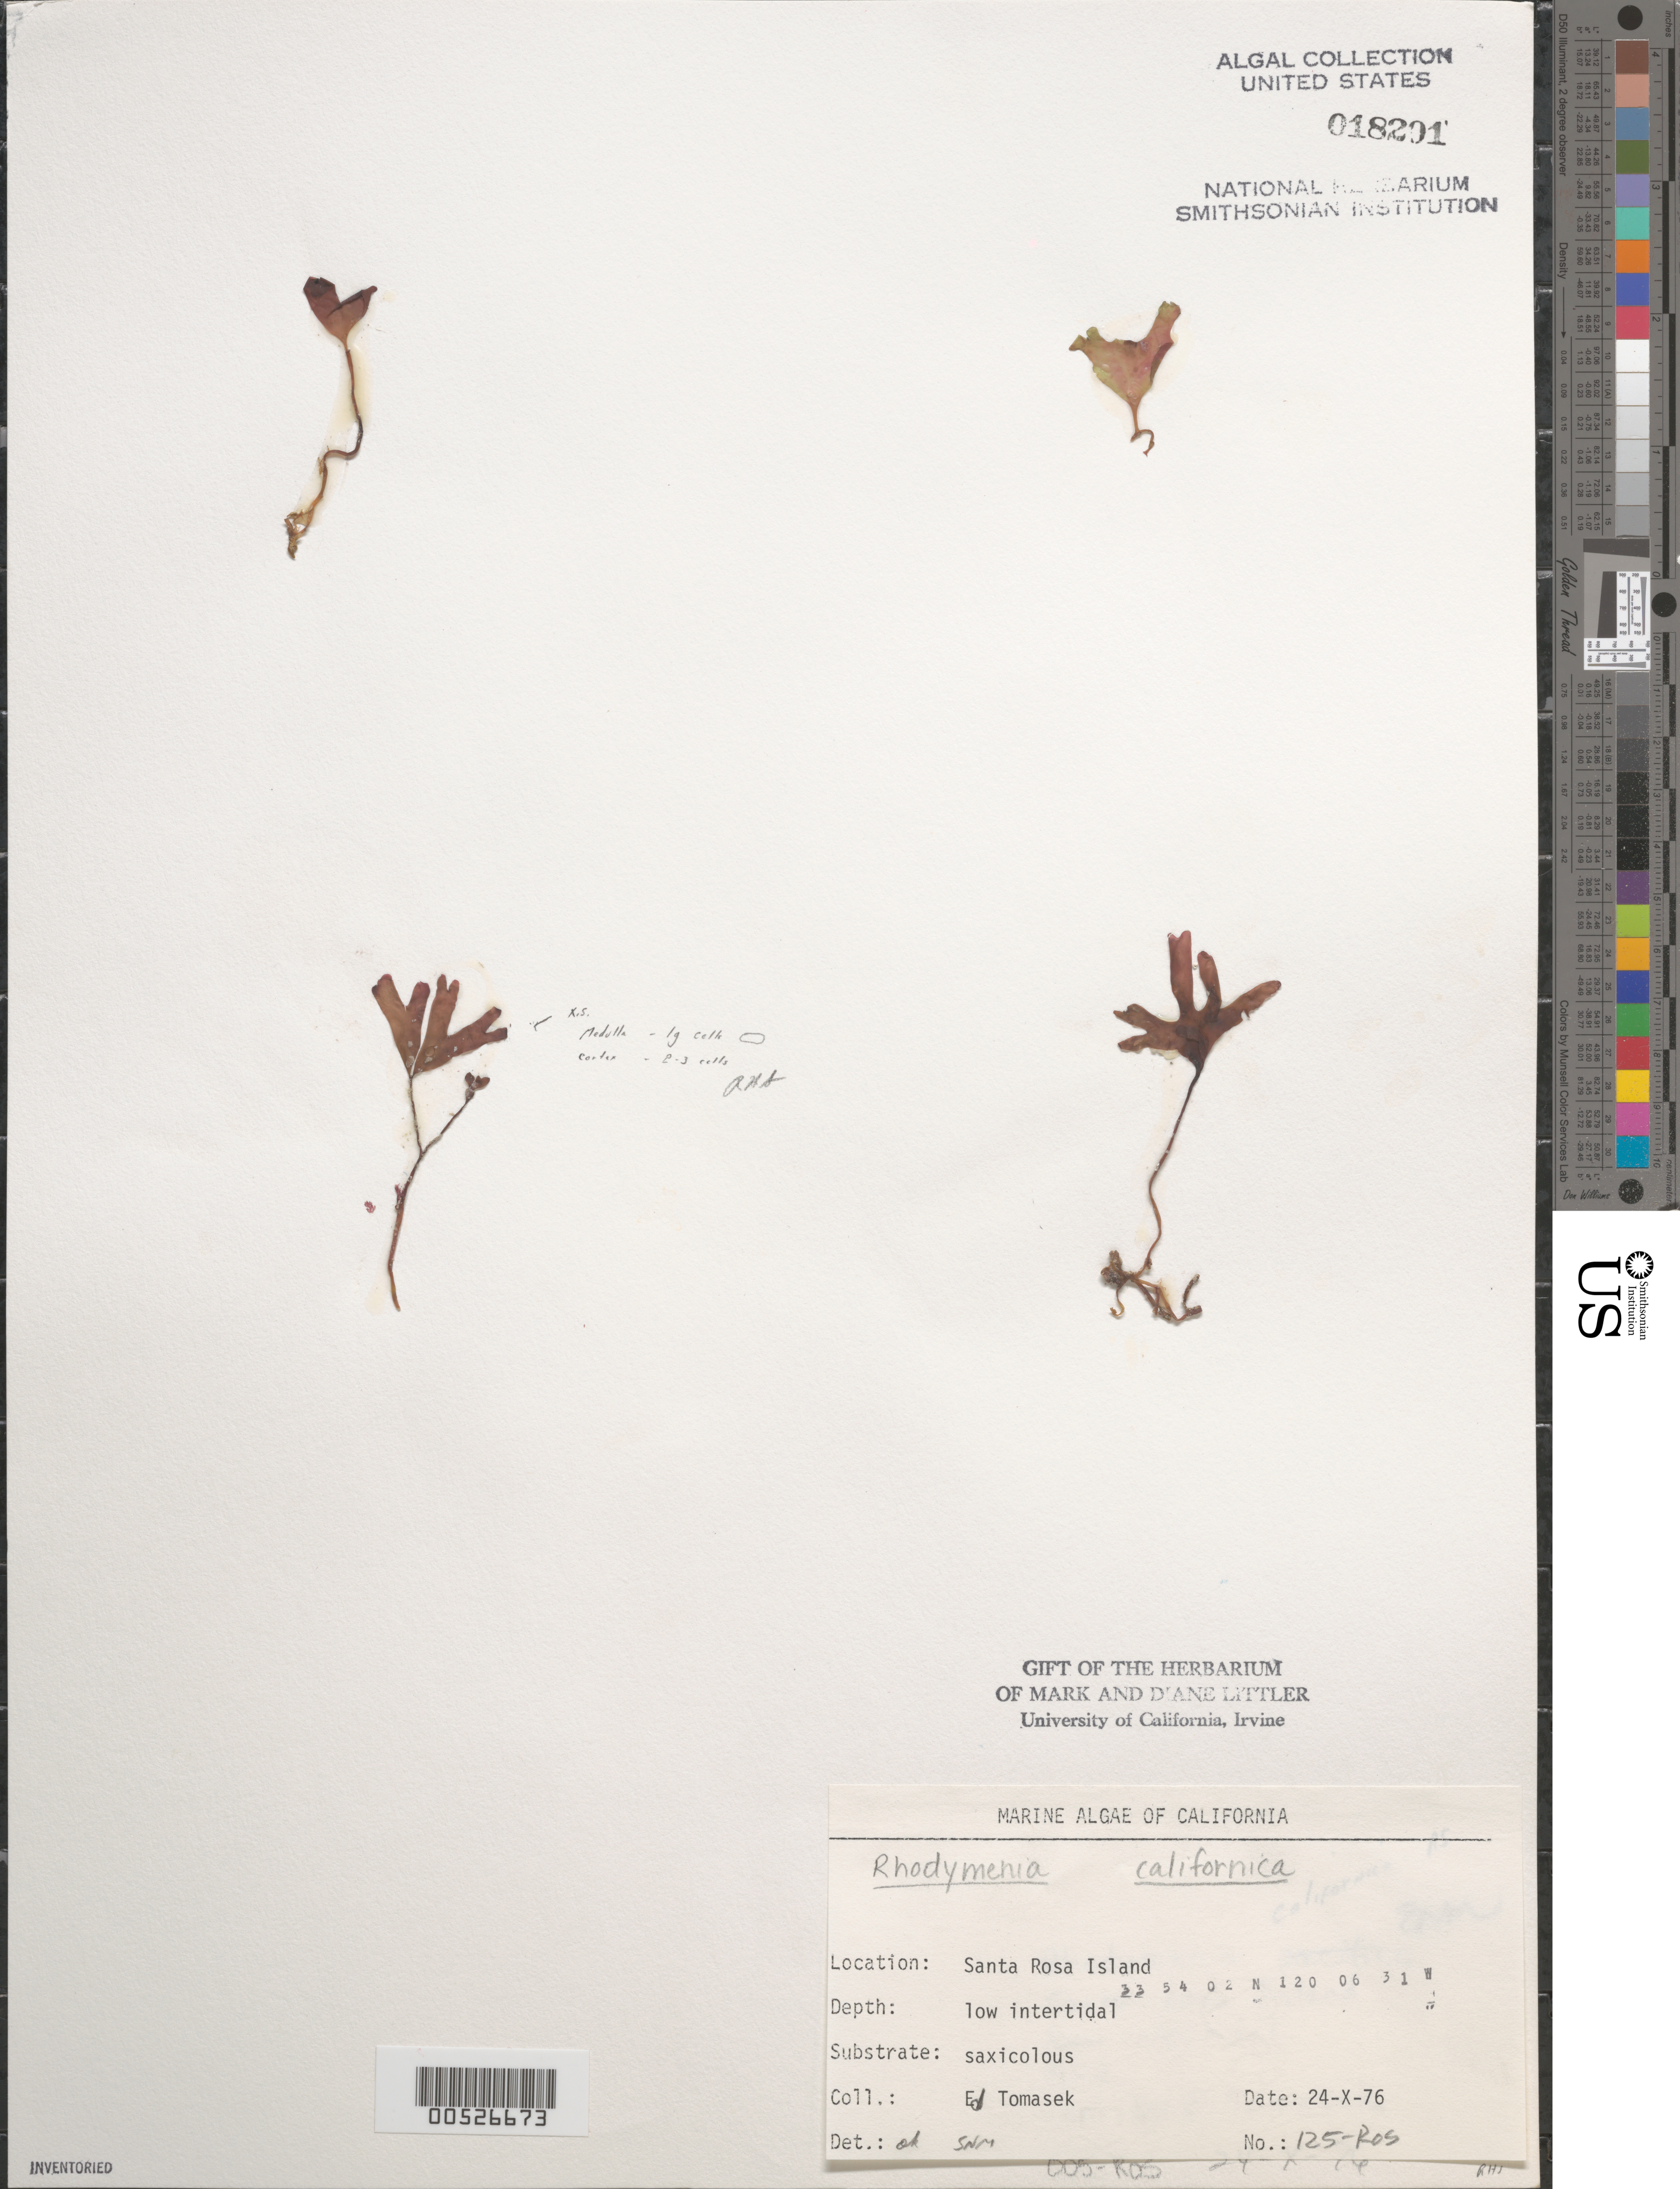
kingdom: Plantae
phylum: Rhodophyta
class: Florideophyceae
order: Rhodymeniales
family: Rhodymeniaceae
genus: Rhodymenia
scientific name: Rhodymenia californica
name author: Kylin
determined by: Murray, S. N.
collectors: E. Tomasek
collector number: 125-ROS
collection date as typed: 24 Oct 1976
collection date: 1976-10-24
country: United States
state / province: California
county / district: Santa Barbara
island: Santa Rosa Island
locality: Johnson's Lee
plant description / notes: BLM-SOCALBIGHT Rocky Intertidal Survey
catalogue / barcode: US 18201